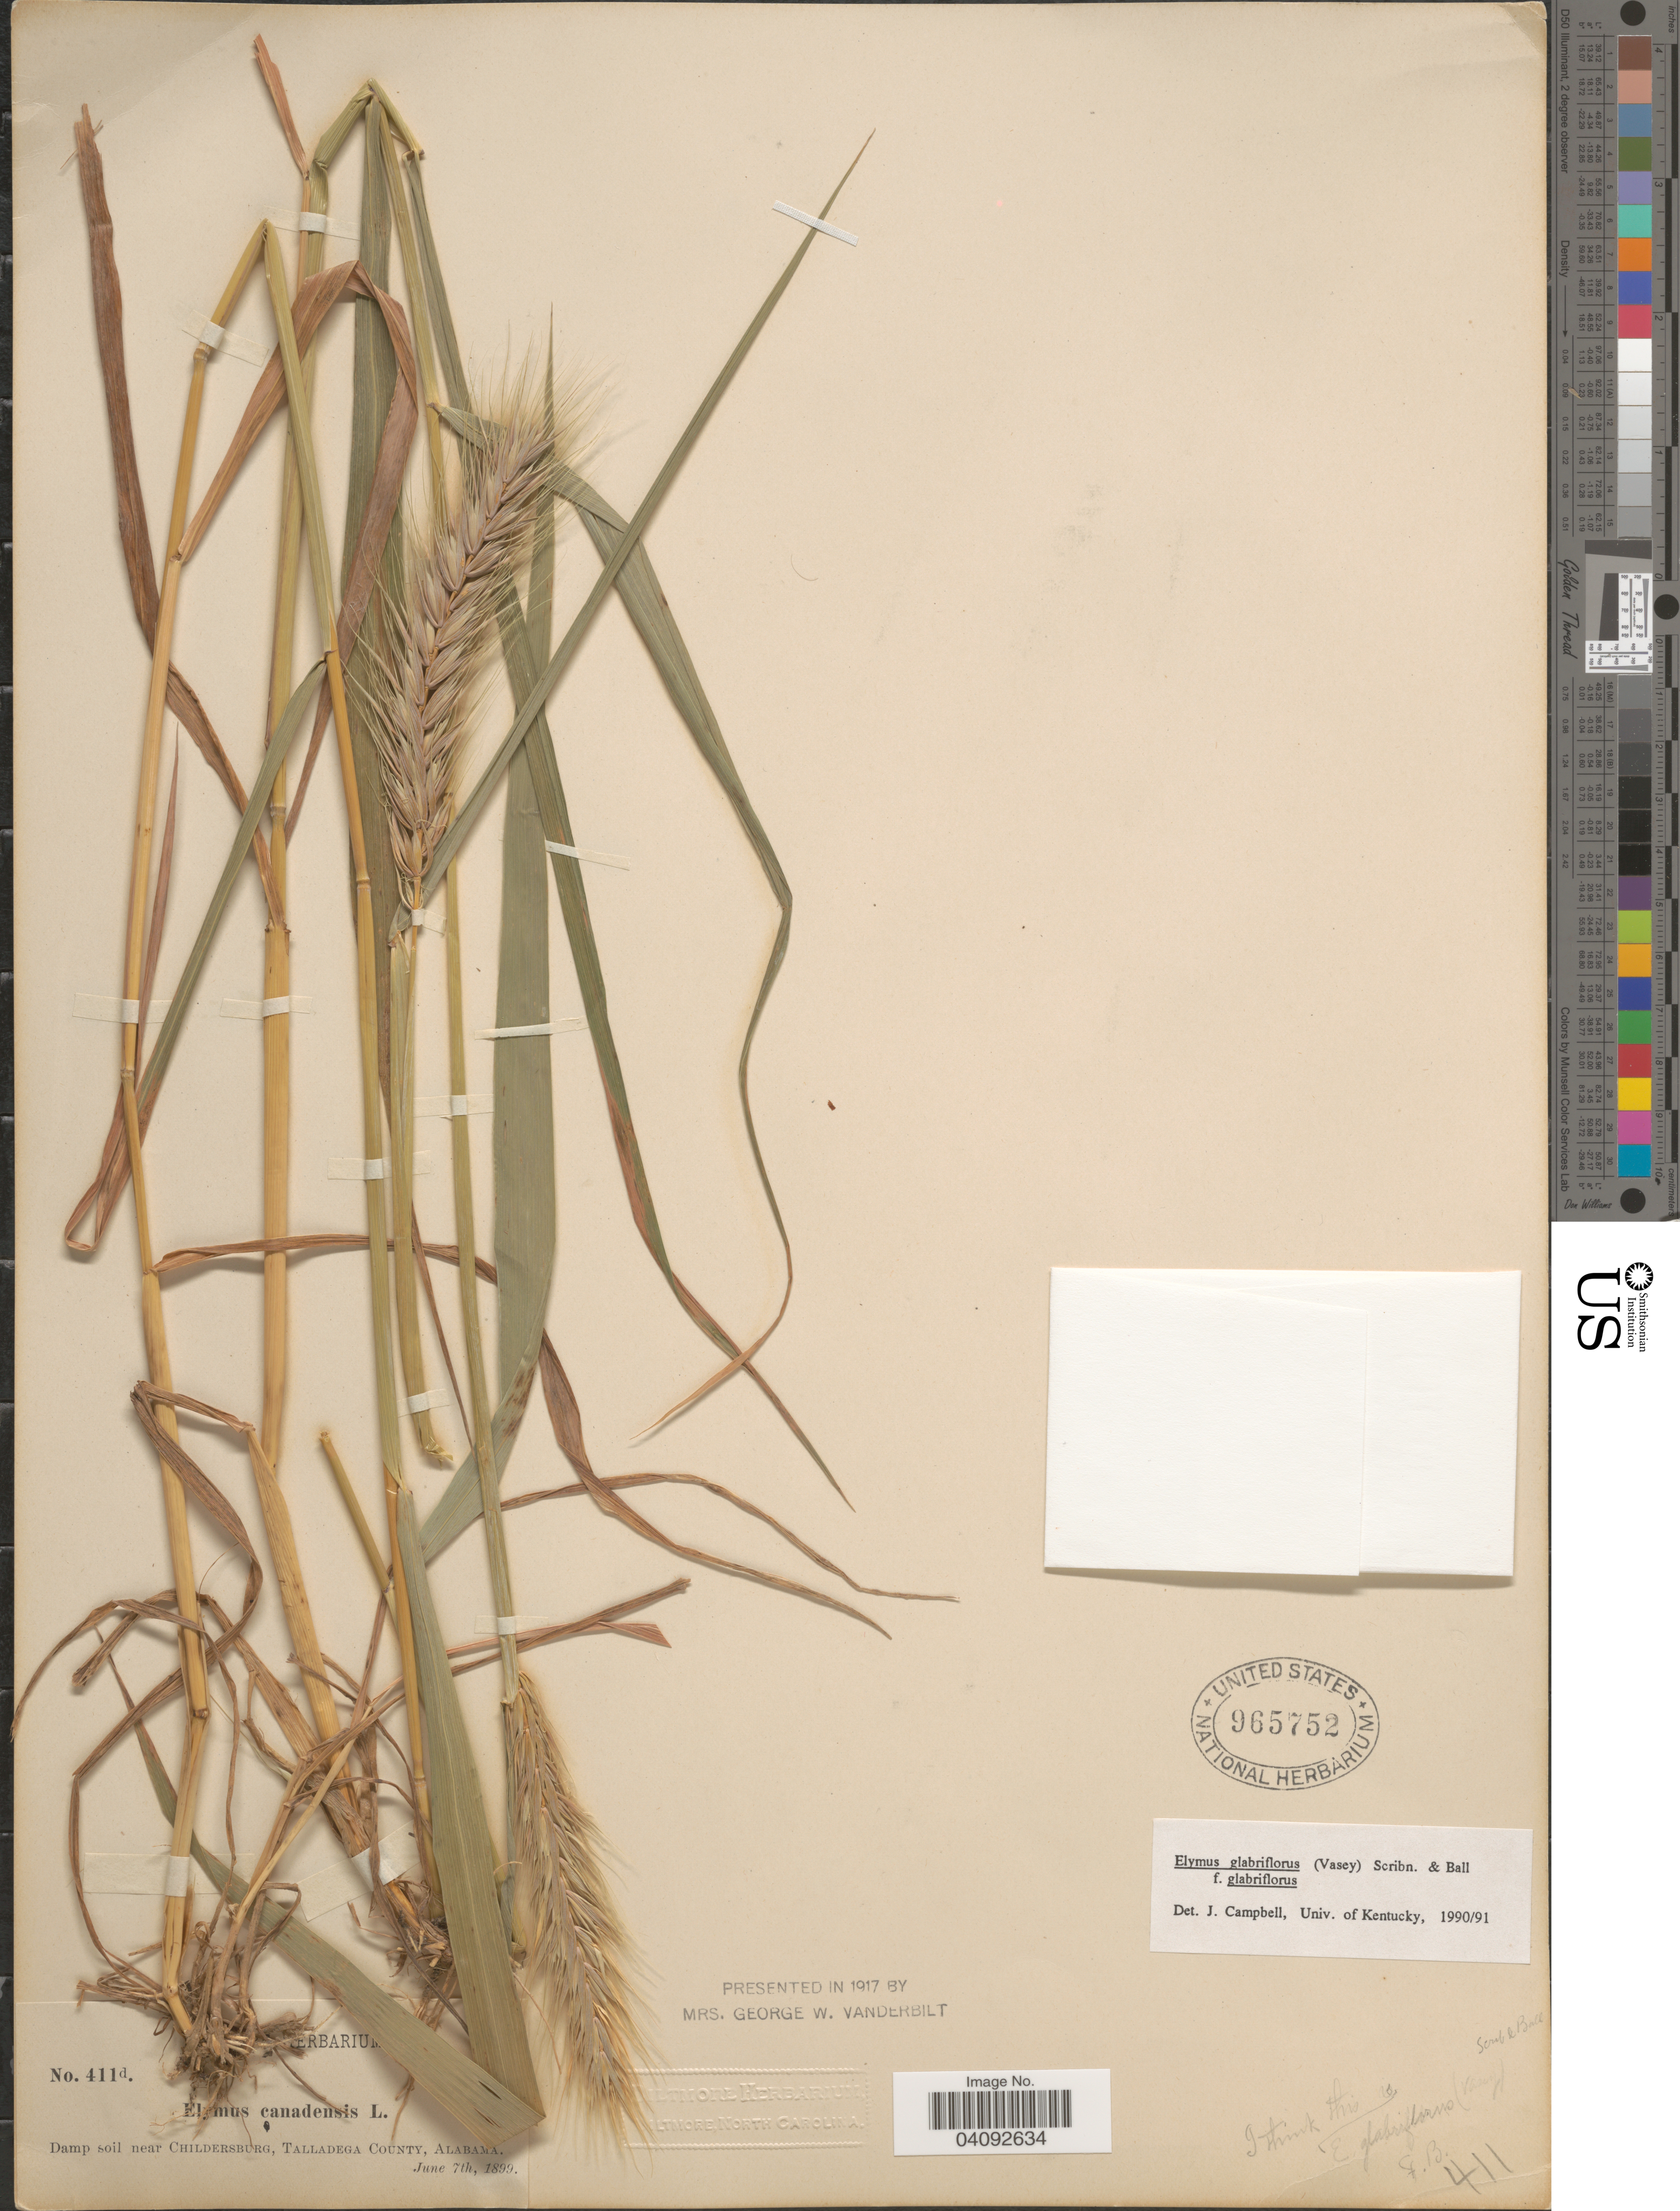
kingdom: Plantae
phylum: Tracheophyta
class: Liliopsida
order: Poales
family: Poaceae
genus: Elymus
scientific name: Elymus glabriflorus var. glabriflorus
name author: (Vasey ex L.H. Dewey) Scribn. & C.R. Ball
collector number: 411d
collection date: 1899-06-07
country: United States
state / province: Alabama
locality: Damp soil near Childersburg, Talladega County.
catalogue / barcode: US 965752